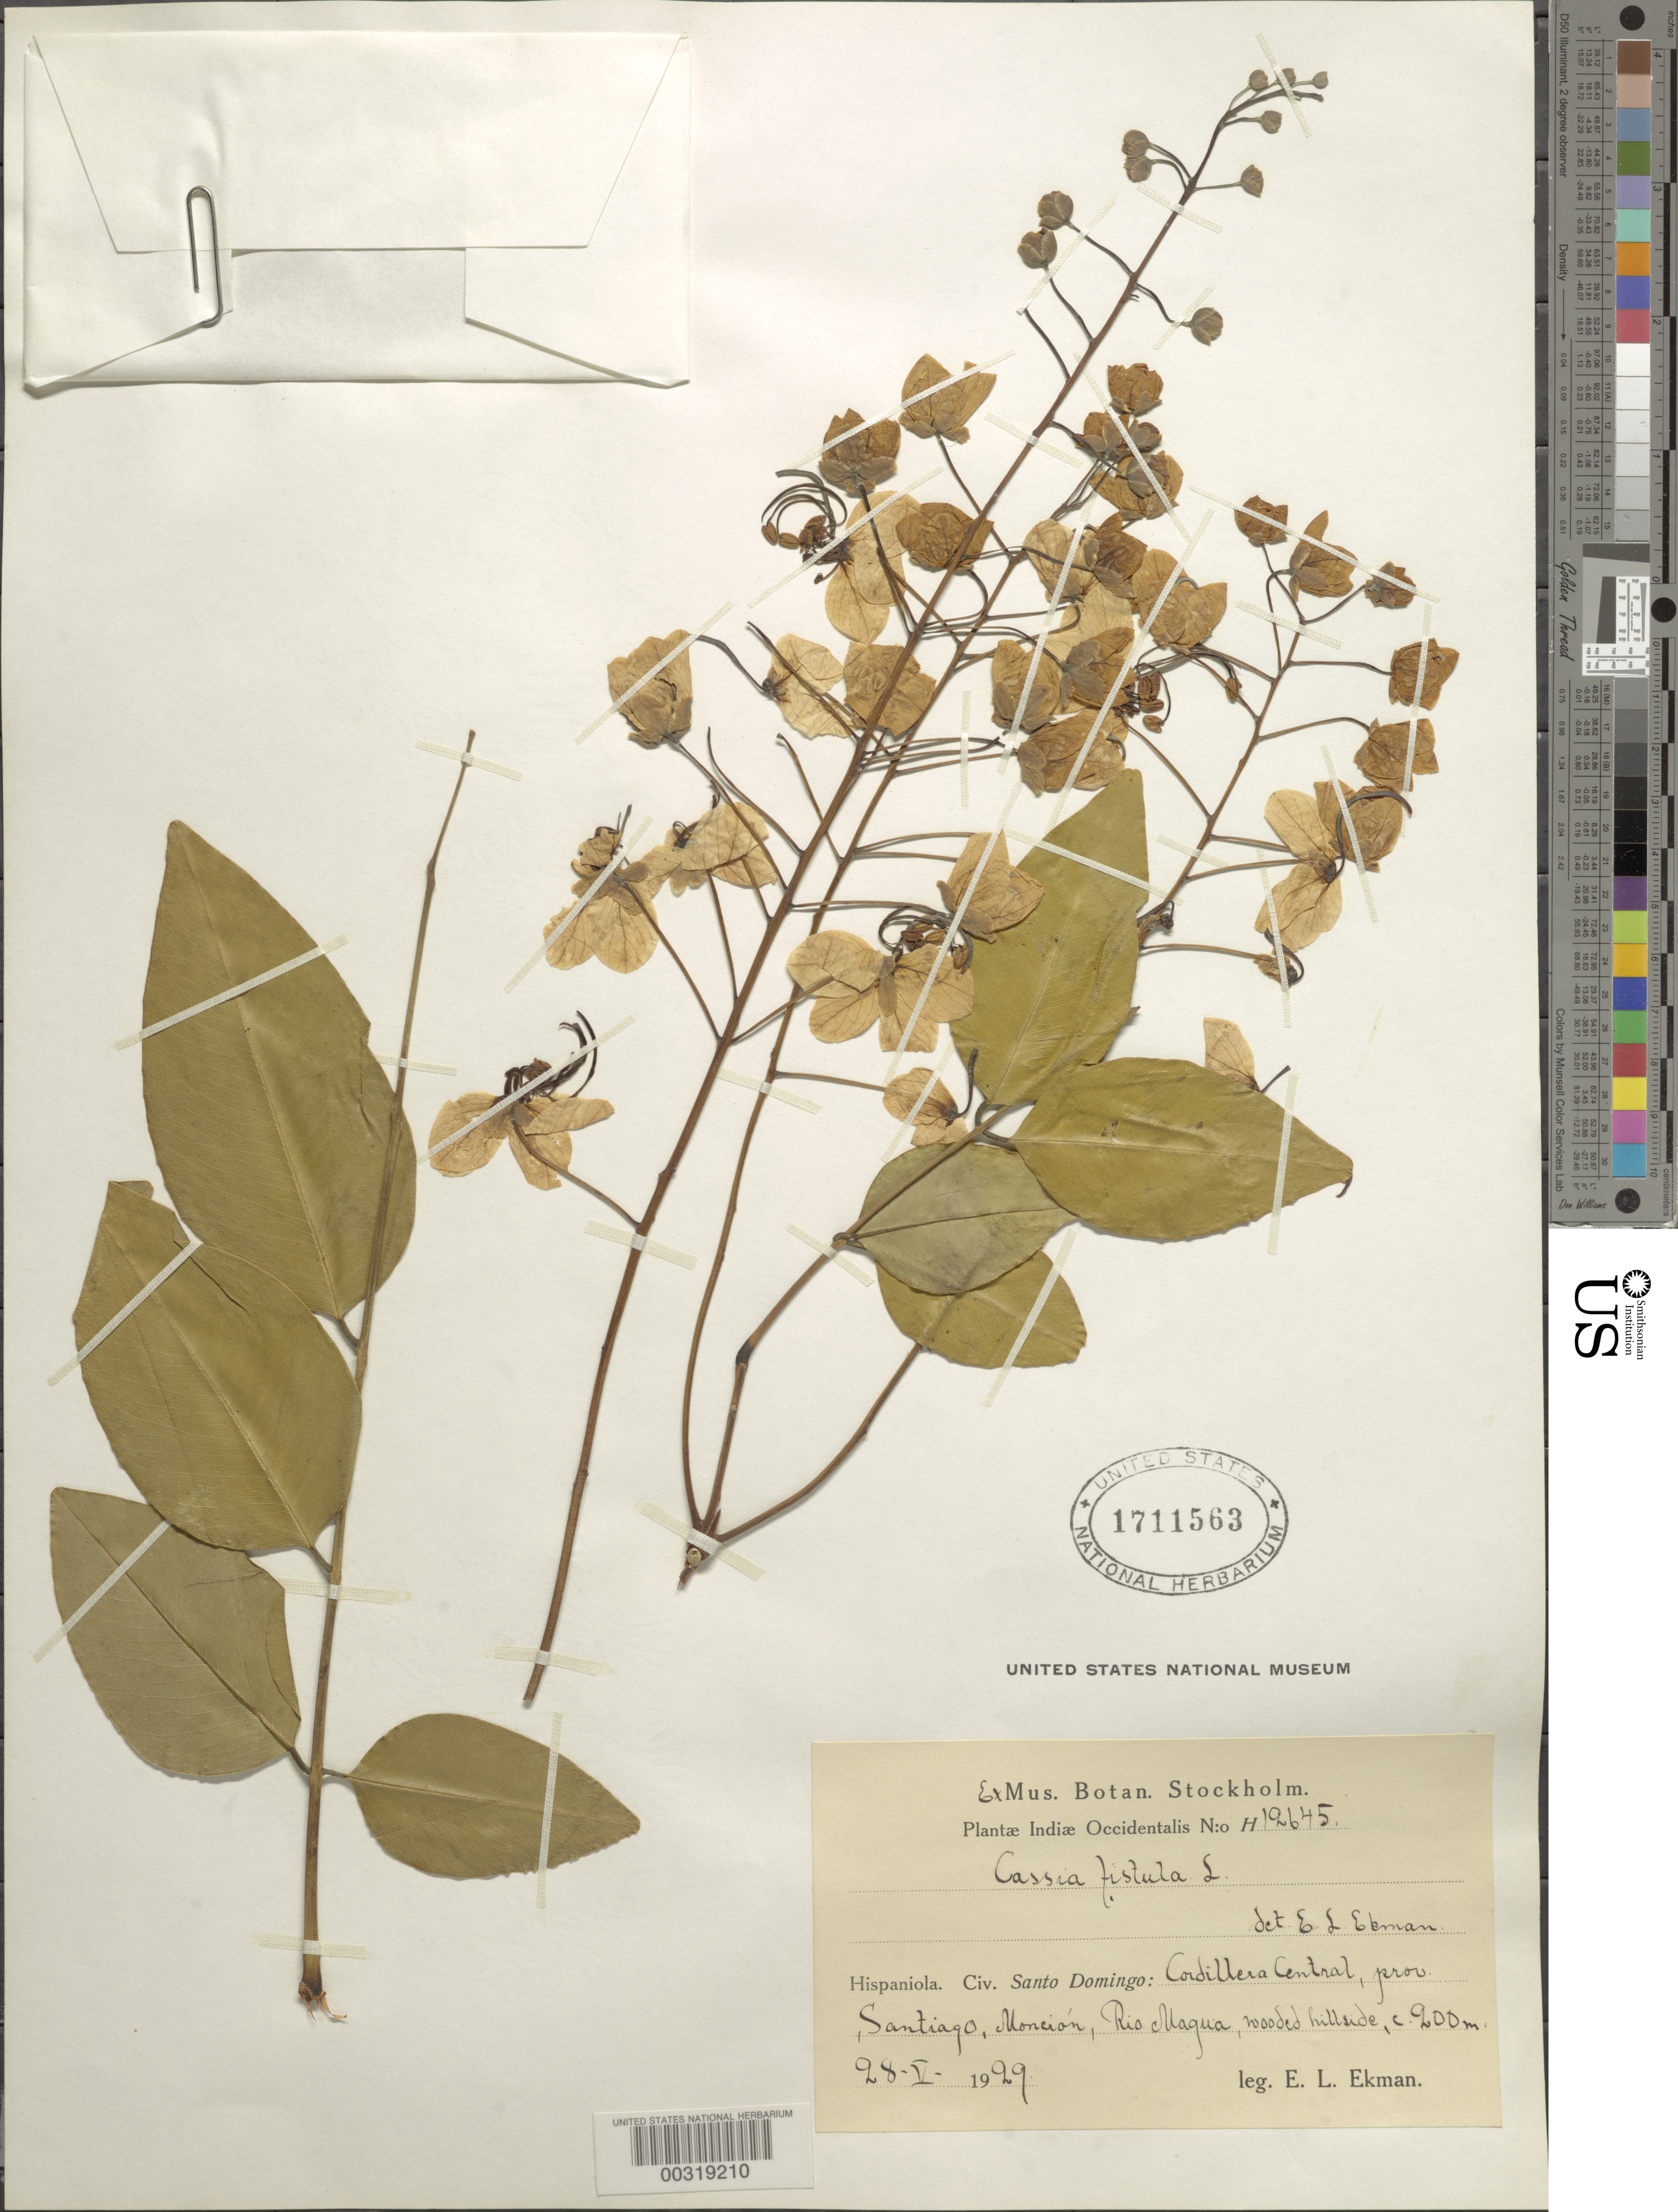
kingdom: Plantae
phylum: Tracheophyta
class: Magnoliopsida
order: Fabales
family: Fabaceae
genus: Cassia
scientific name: Cassia fistula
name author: L.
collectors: E. L. Ekman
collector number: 12645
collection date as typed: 28 May 1929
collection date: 1929-05-28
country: Dominican Republic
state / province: Santiago Rodríguez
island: Hispaniola Island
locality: Moncion, rio maguas, harvard tropical garden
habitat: Wooded hillside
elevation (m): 200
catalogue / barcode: US 1711563